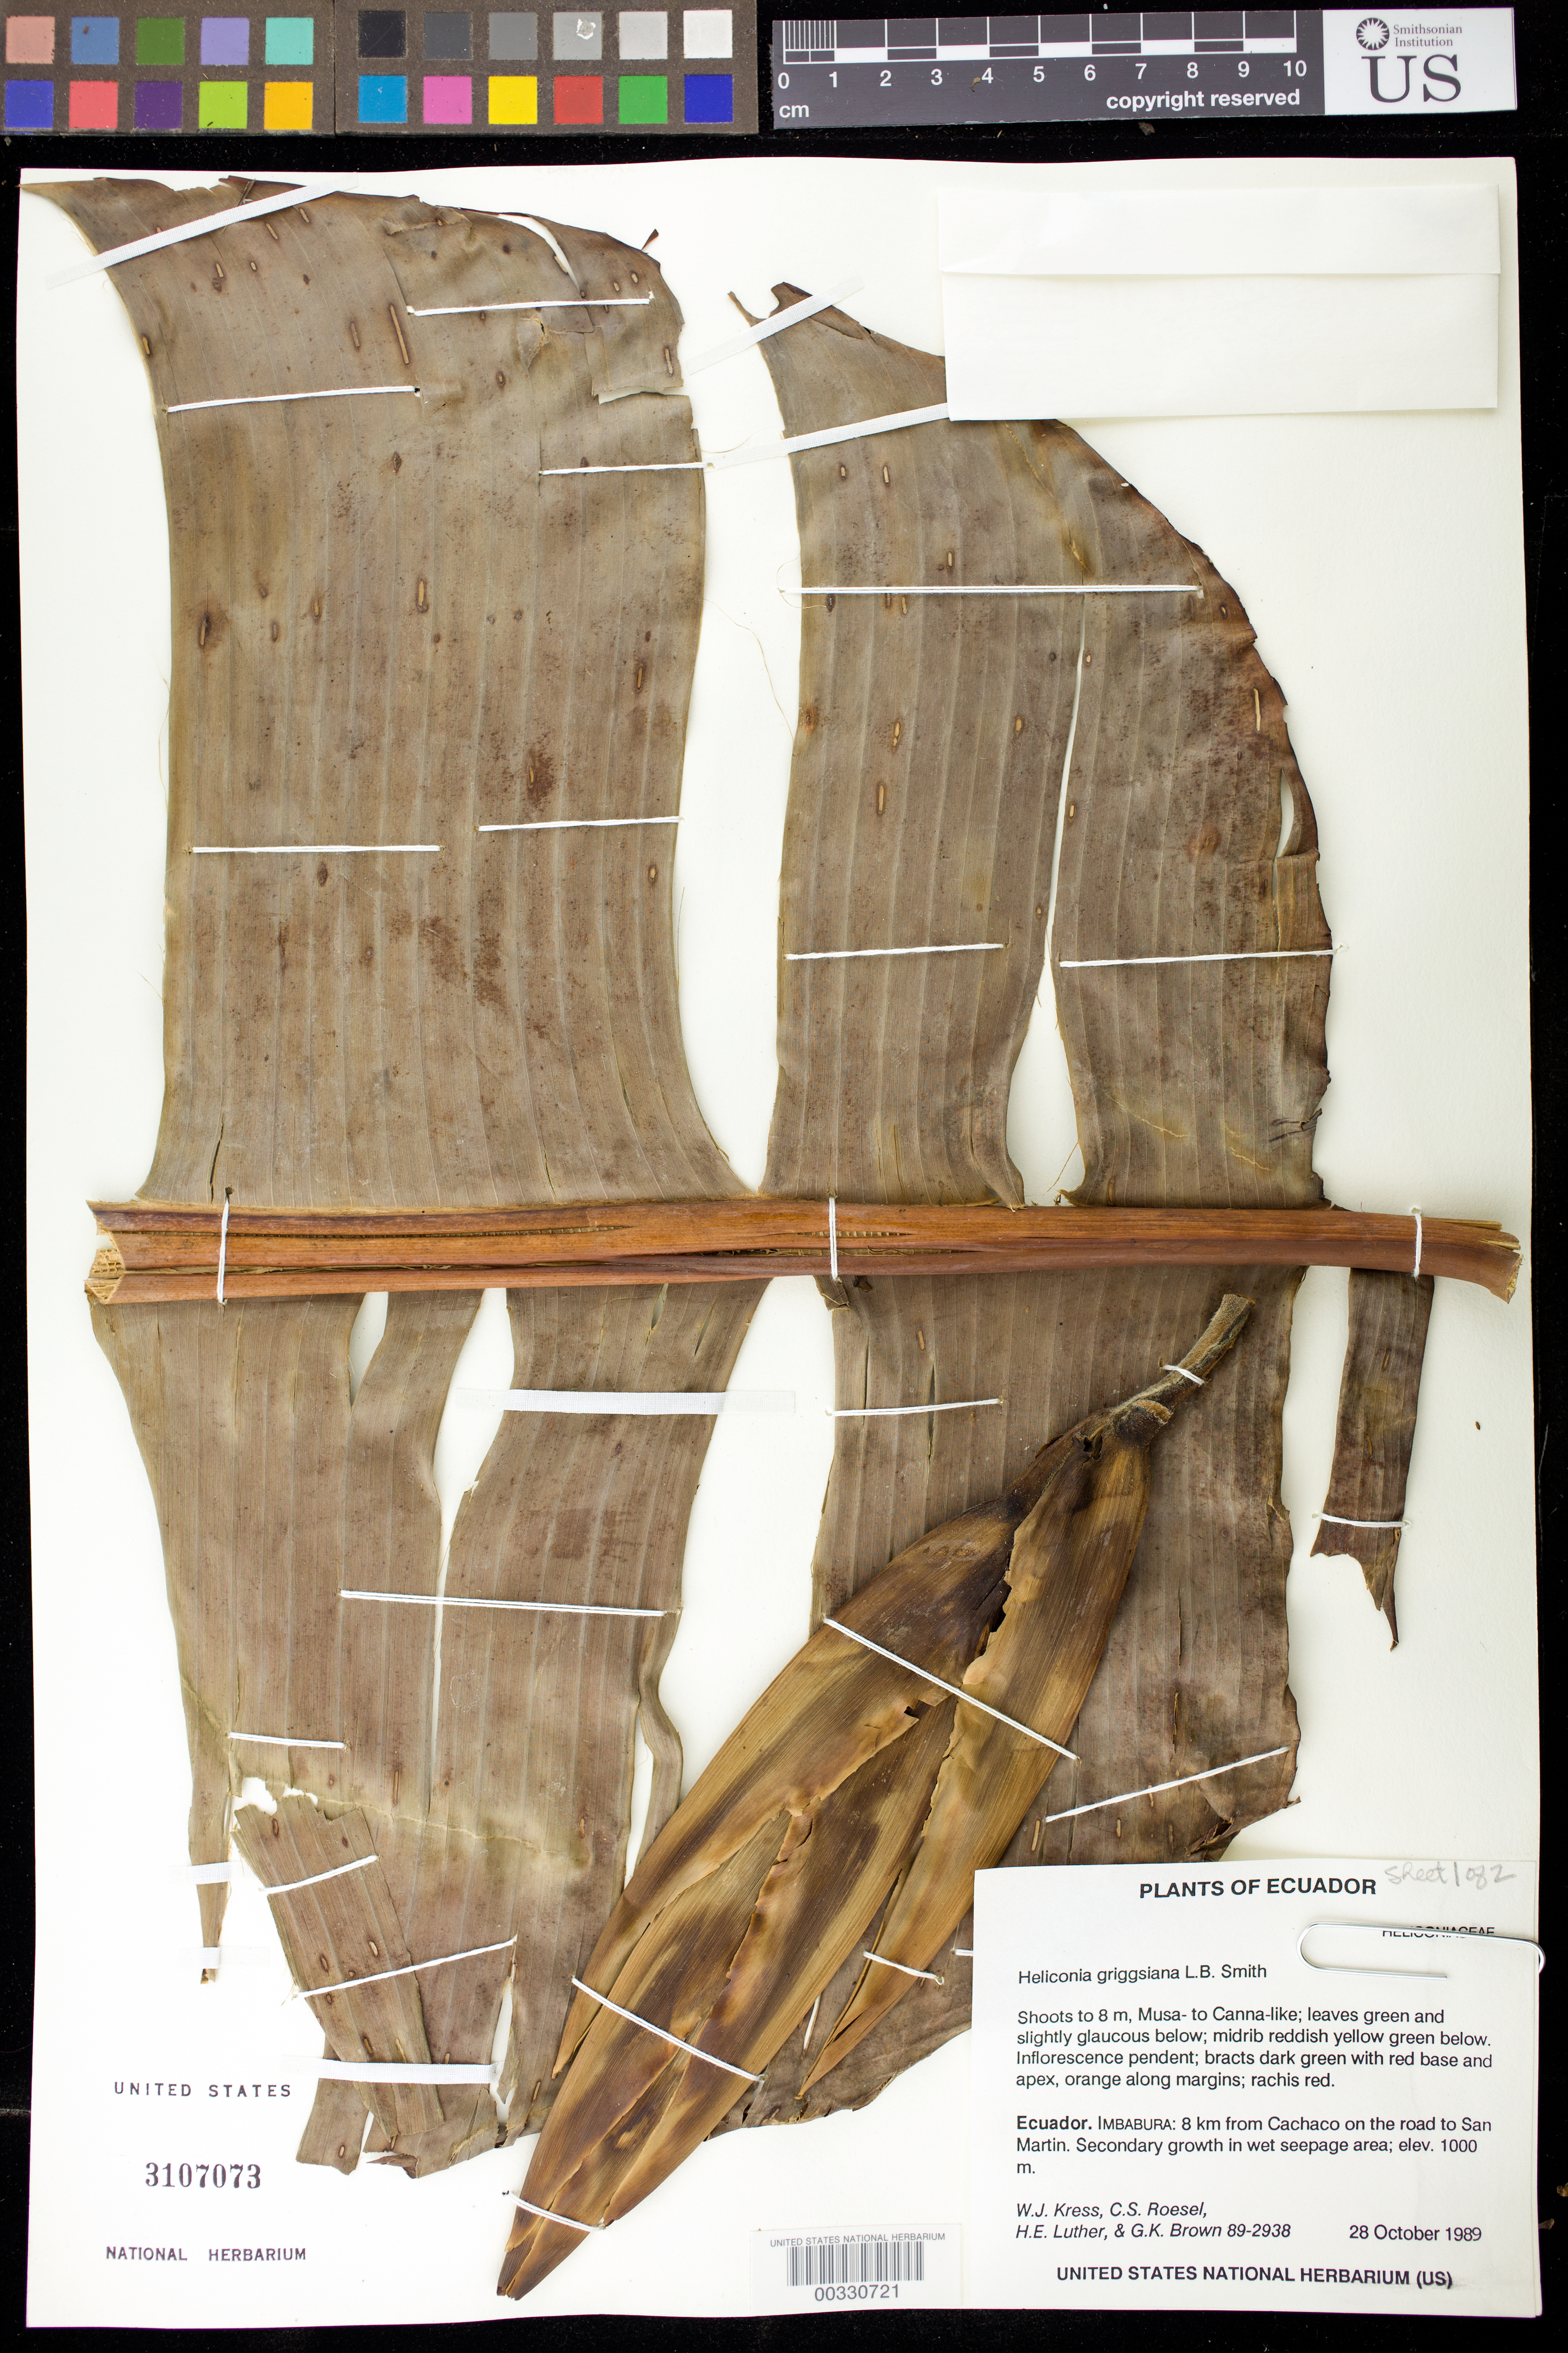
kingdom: Plantae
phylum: Tracheophyta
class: Liliopsida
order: Zingiberales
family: Heliconiaceae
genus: Heliconia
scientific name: Heliconia griggsiana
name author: L.B. Sm.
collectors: W. J. Kress, C. S. Roesel, Harry E. Luther & G. K. Brown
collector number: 89-2938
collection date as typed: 28 Oct 1989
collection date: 1989-10-28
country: Ecuador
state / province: Imbabura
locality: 8 km from Cachaco on road to San Martin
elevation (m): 1000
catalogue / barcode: US 3107073